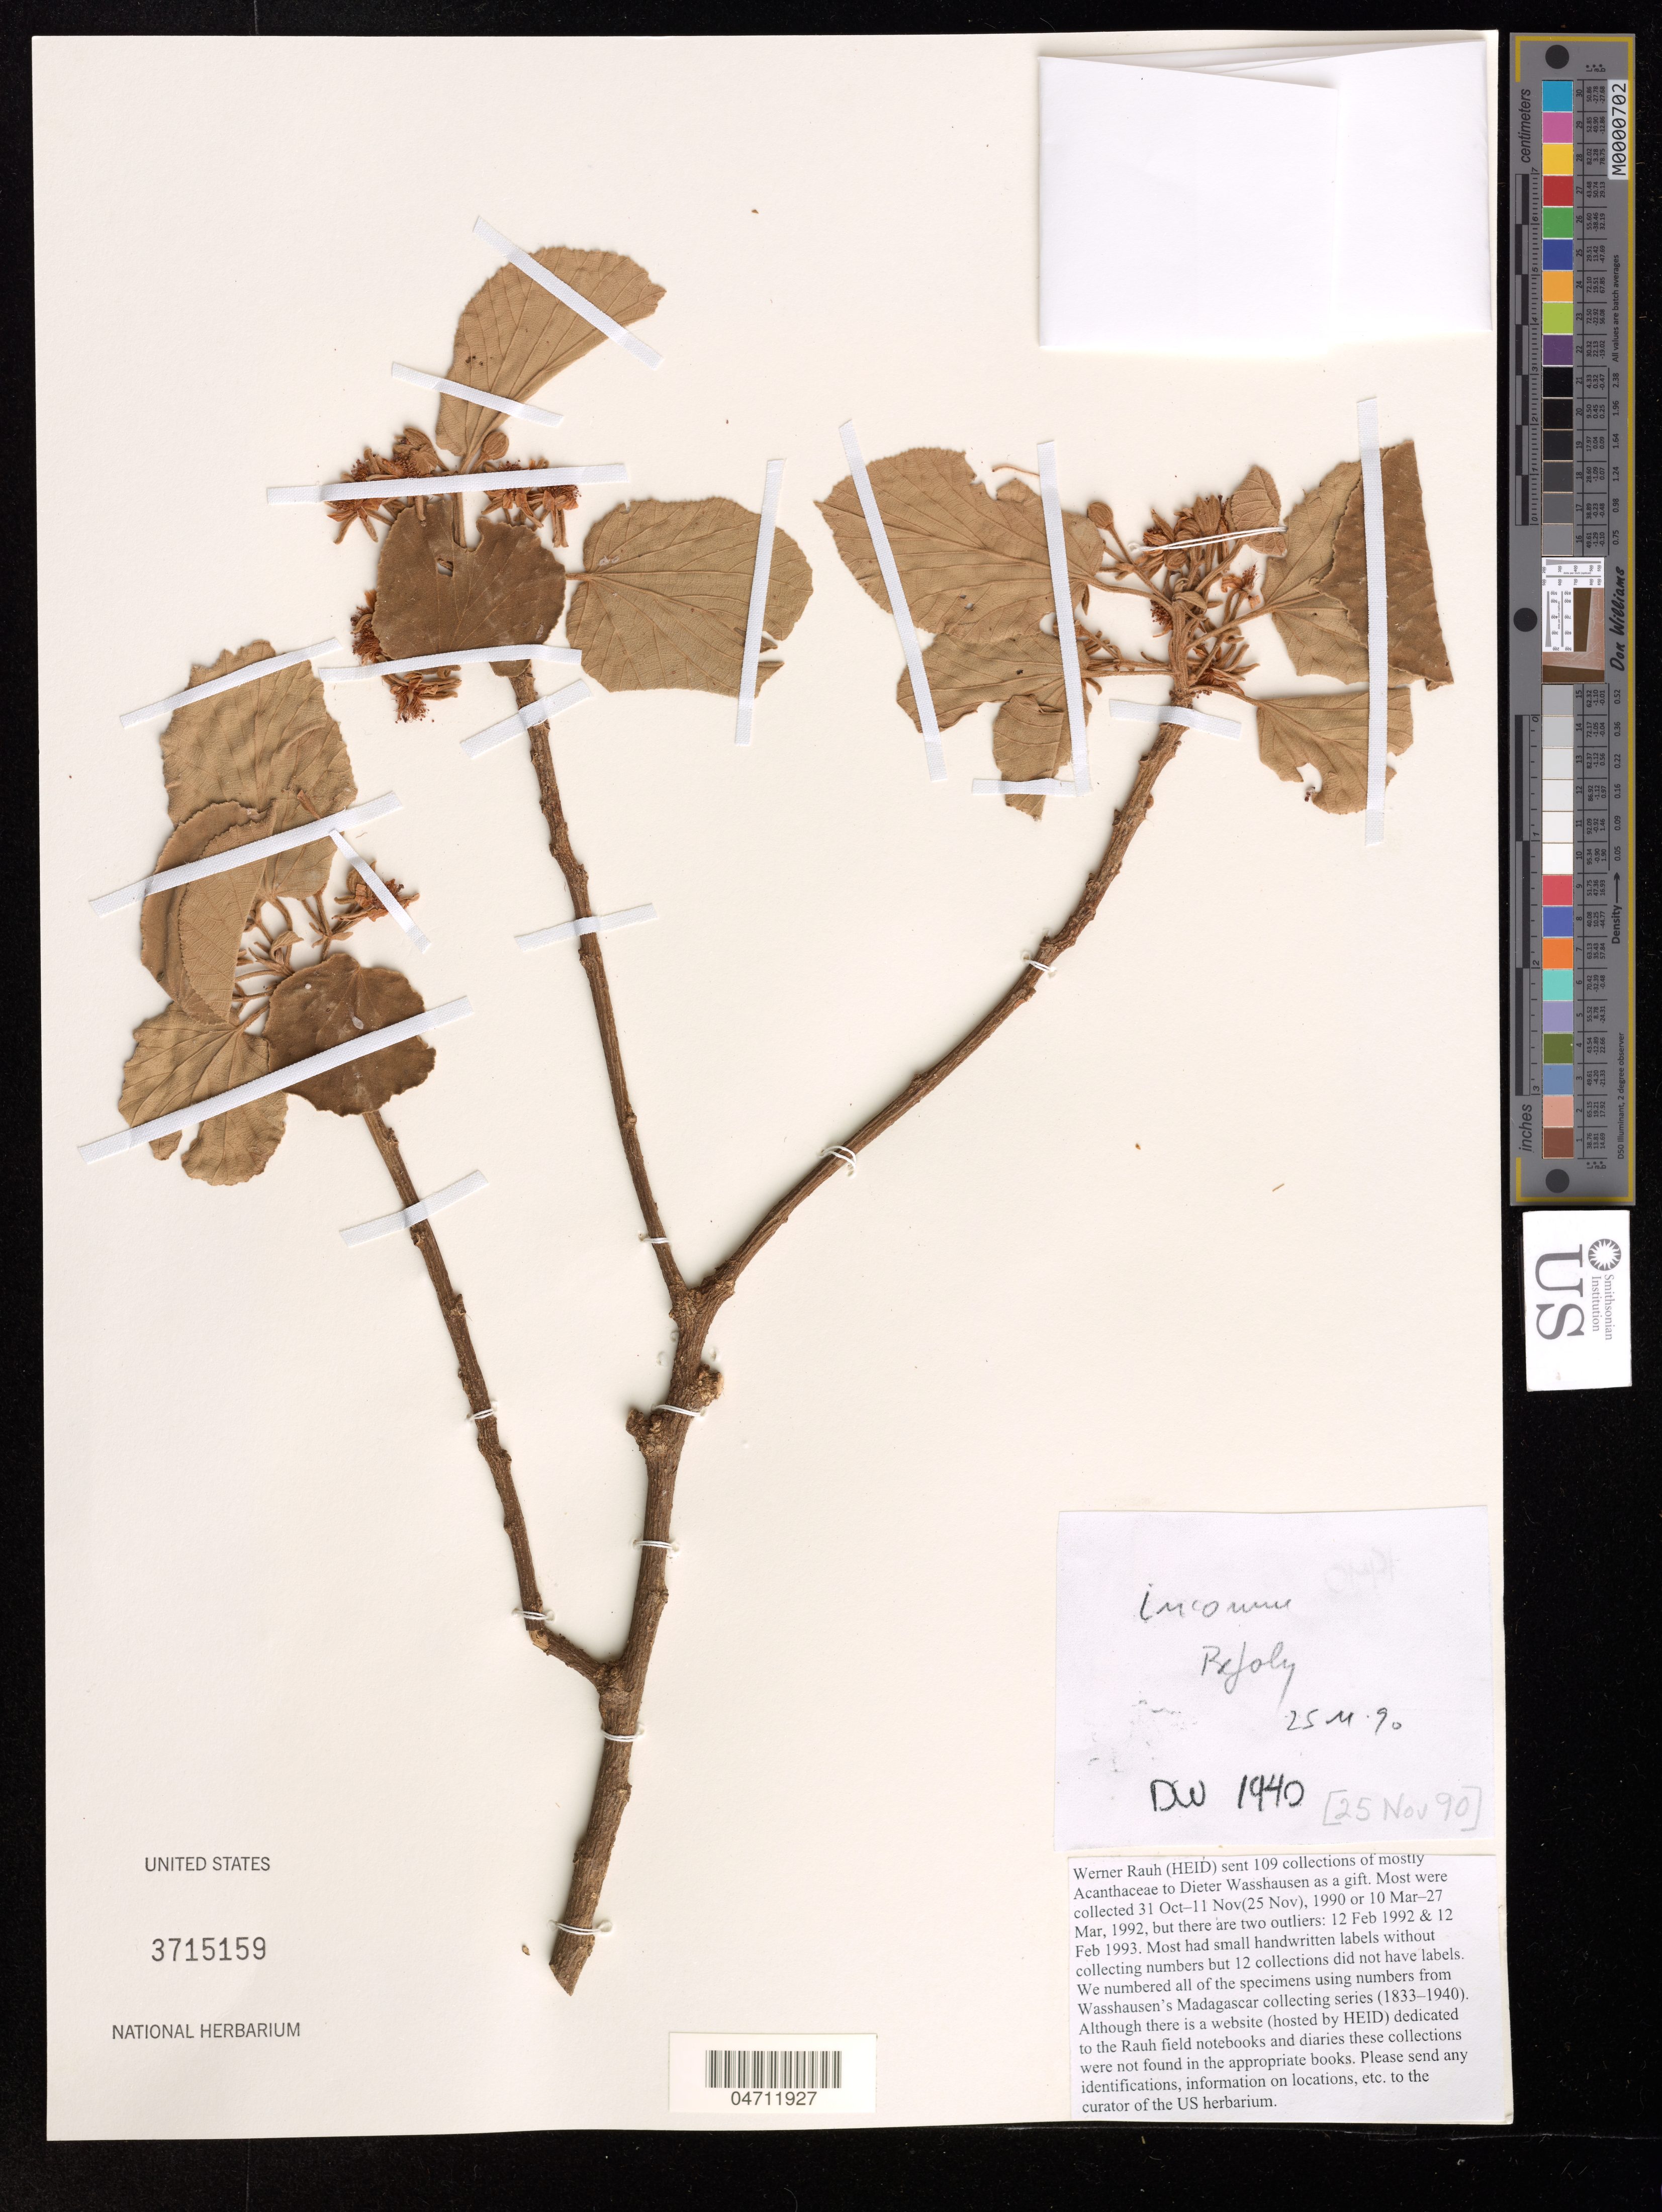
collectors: W. Rauh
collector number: DW 1940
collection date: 1990-11-25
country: Madagascar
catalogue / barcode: US 3715159